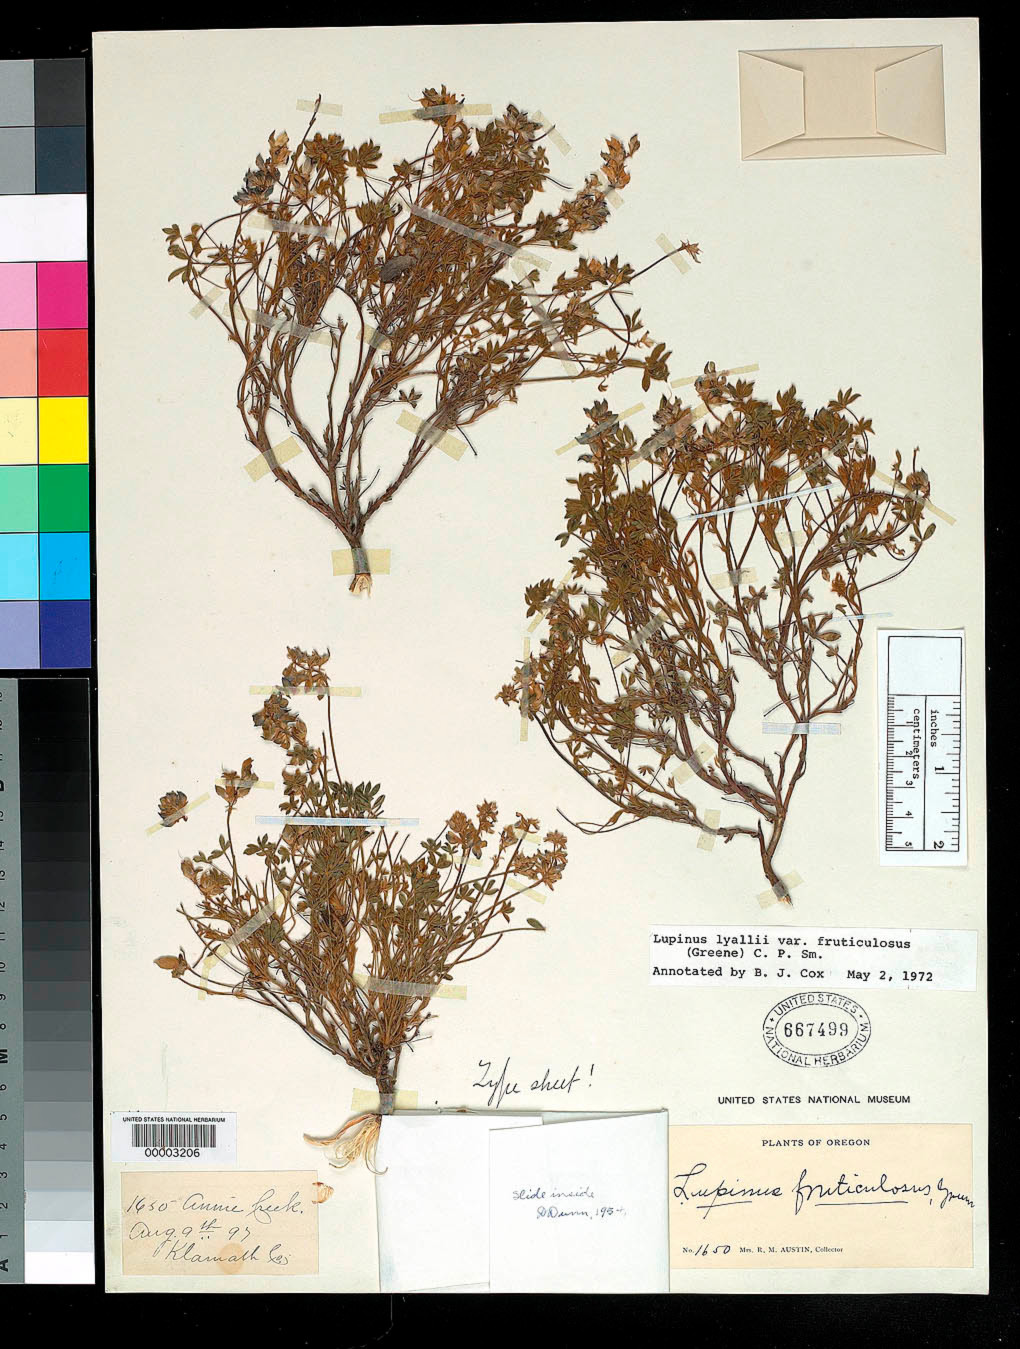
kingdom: Plantae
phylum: Tracheophyta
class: Magnoliopsida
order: Fabales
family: Fabaceae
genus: Lupinus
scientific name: Lupinus fruticulosus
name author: Greene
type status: Isosyntype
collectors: R. Austin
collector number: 1650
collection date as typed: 09 Aug 1897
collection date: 1897-08-09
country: United States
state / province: Oregon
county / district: Klamath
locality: Annie Creek valley.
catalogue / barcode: US 667499